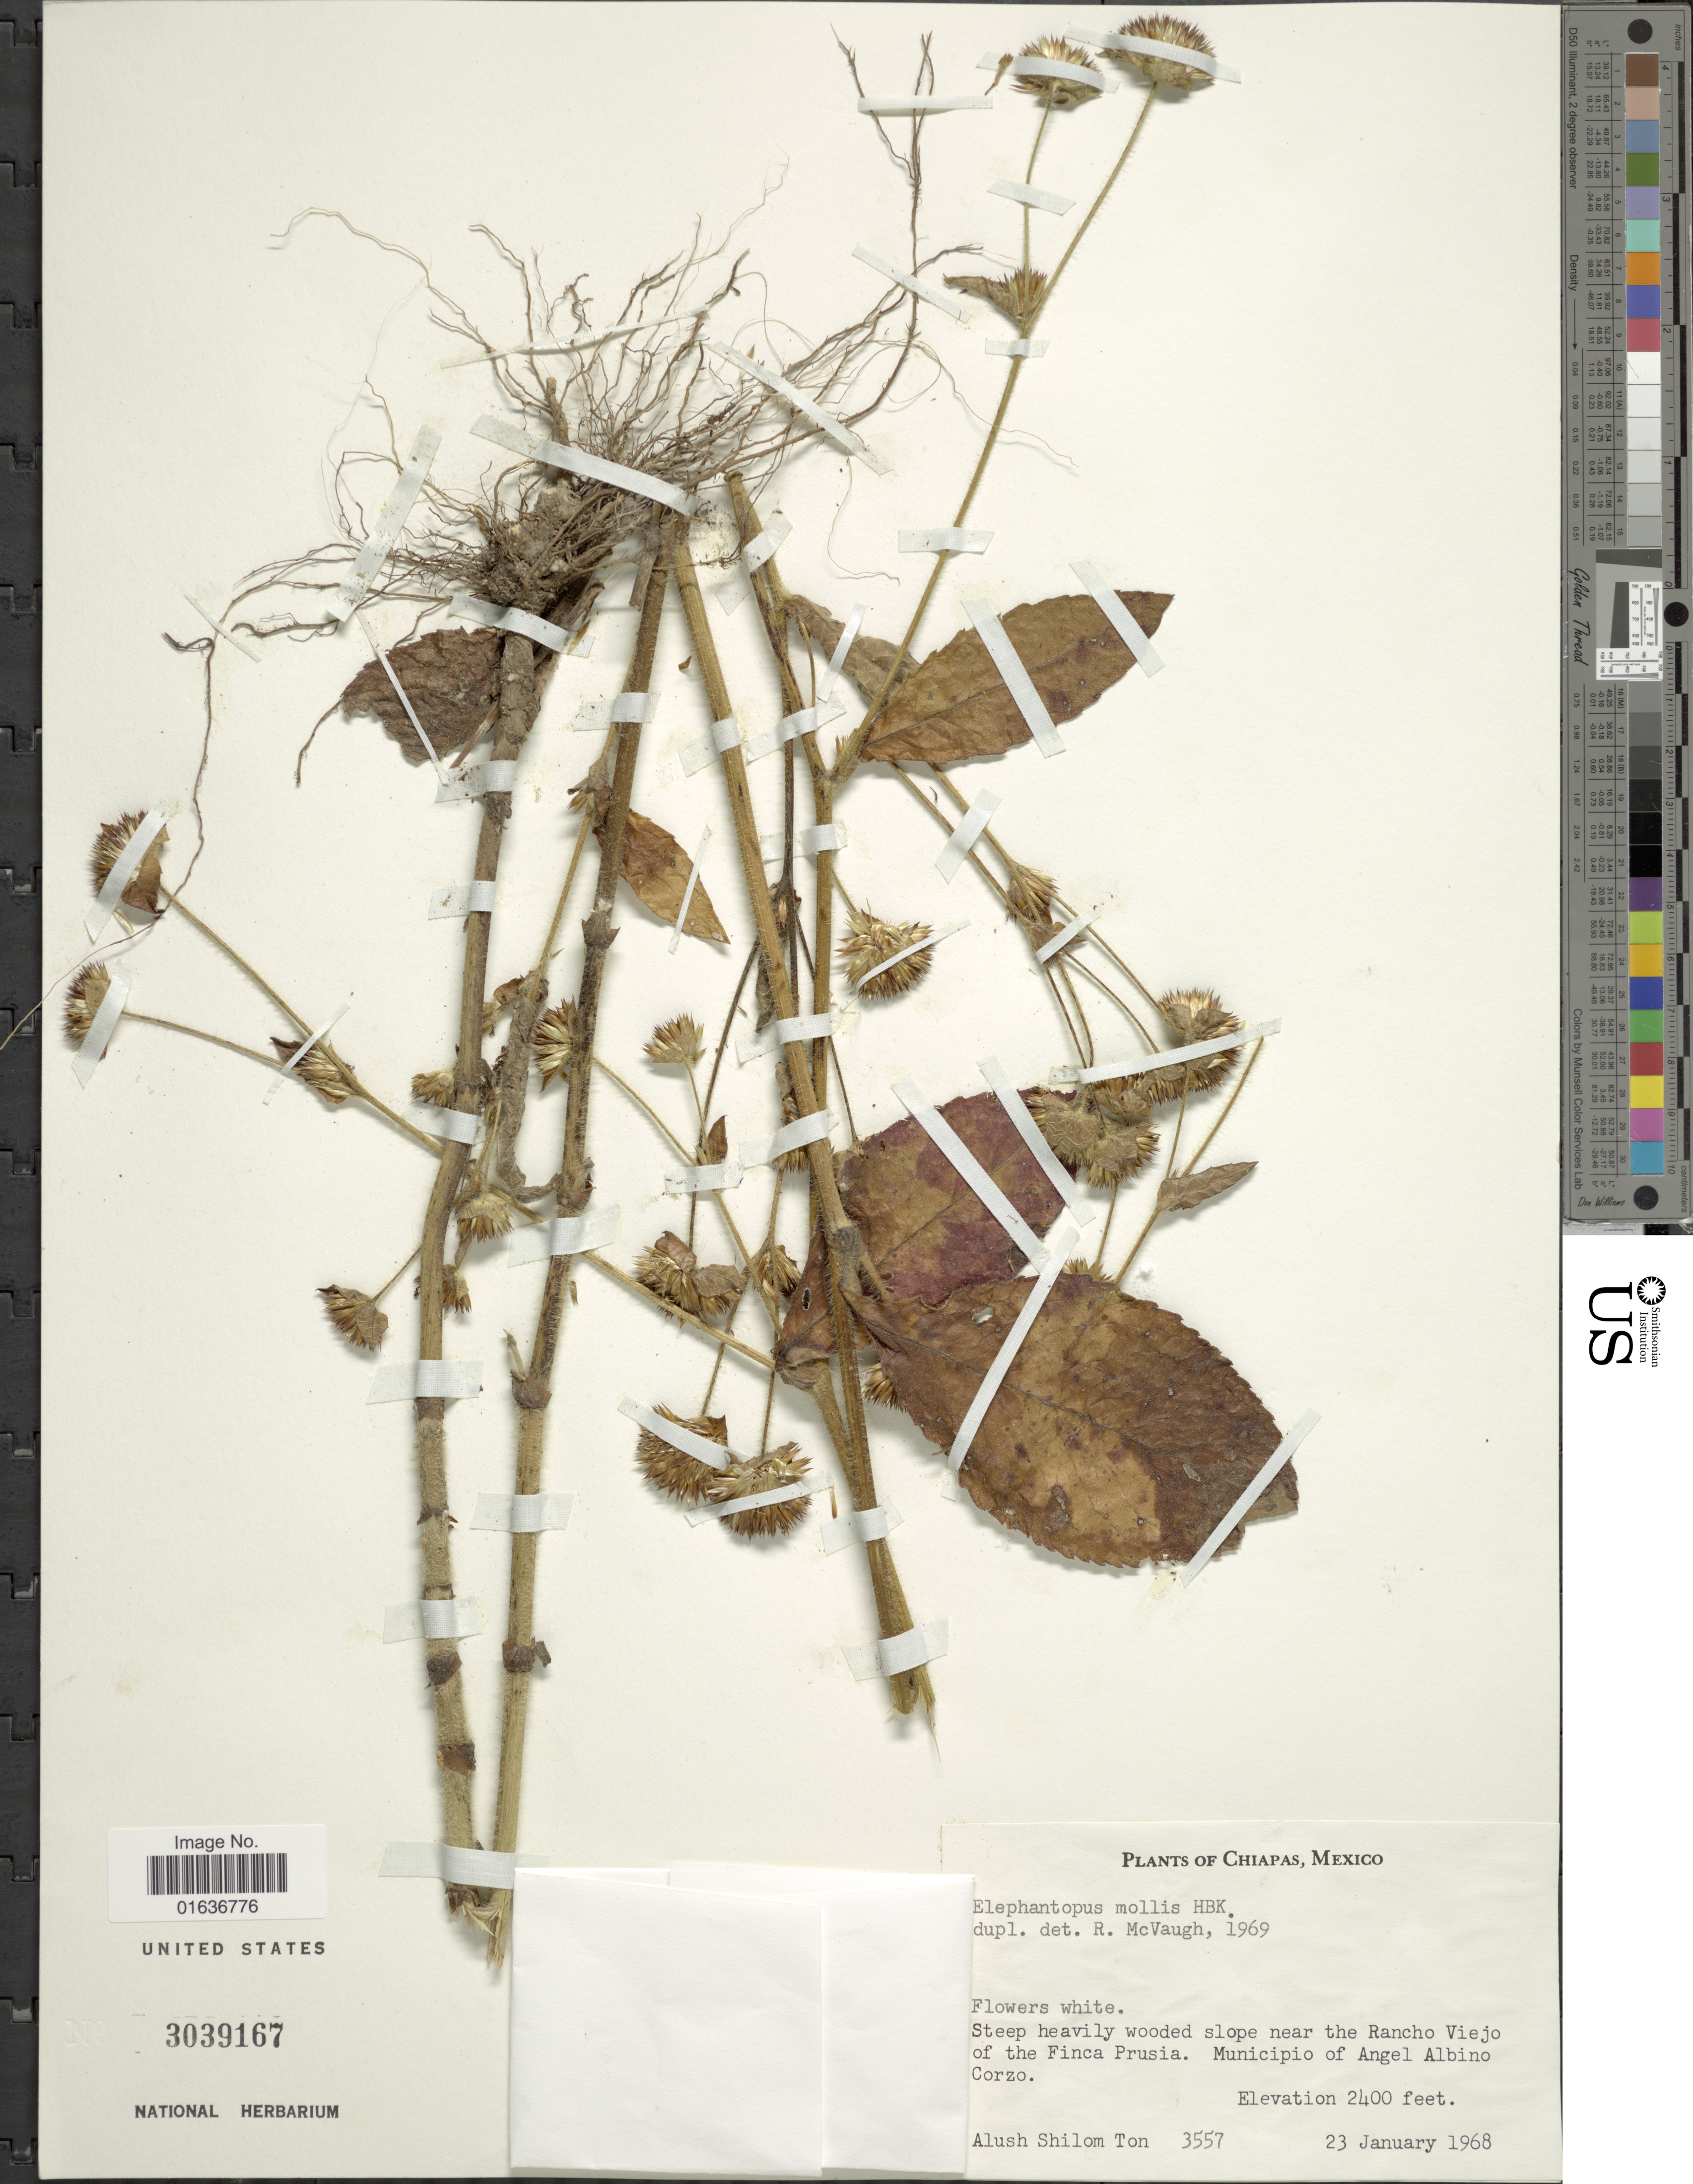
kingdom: Plantae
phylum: Tracheophyta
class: Magnoliopsida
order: Asterales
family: Asteraceae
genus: Elephantopus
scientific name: Elephantopus mollis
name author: Kunth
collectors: A. S. Ton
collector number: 3557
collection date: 1968-01-23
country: Mexico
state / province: Chiapas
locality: Steep heavily wooded slopes near the Rancho Viejo of the Finca Prusia. Muncipio of Angel Albino Corzo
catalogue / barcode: US 3039167